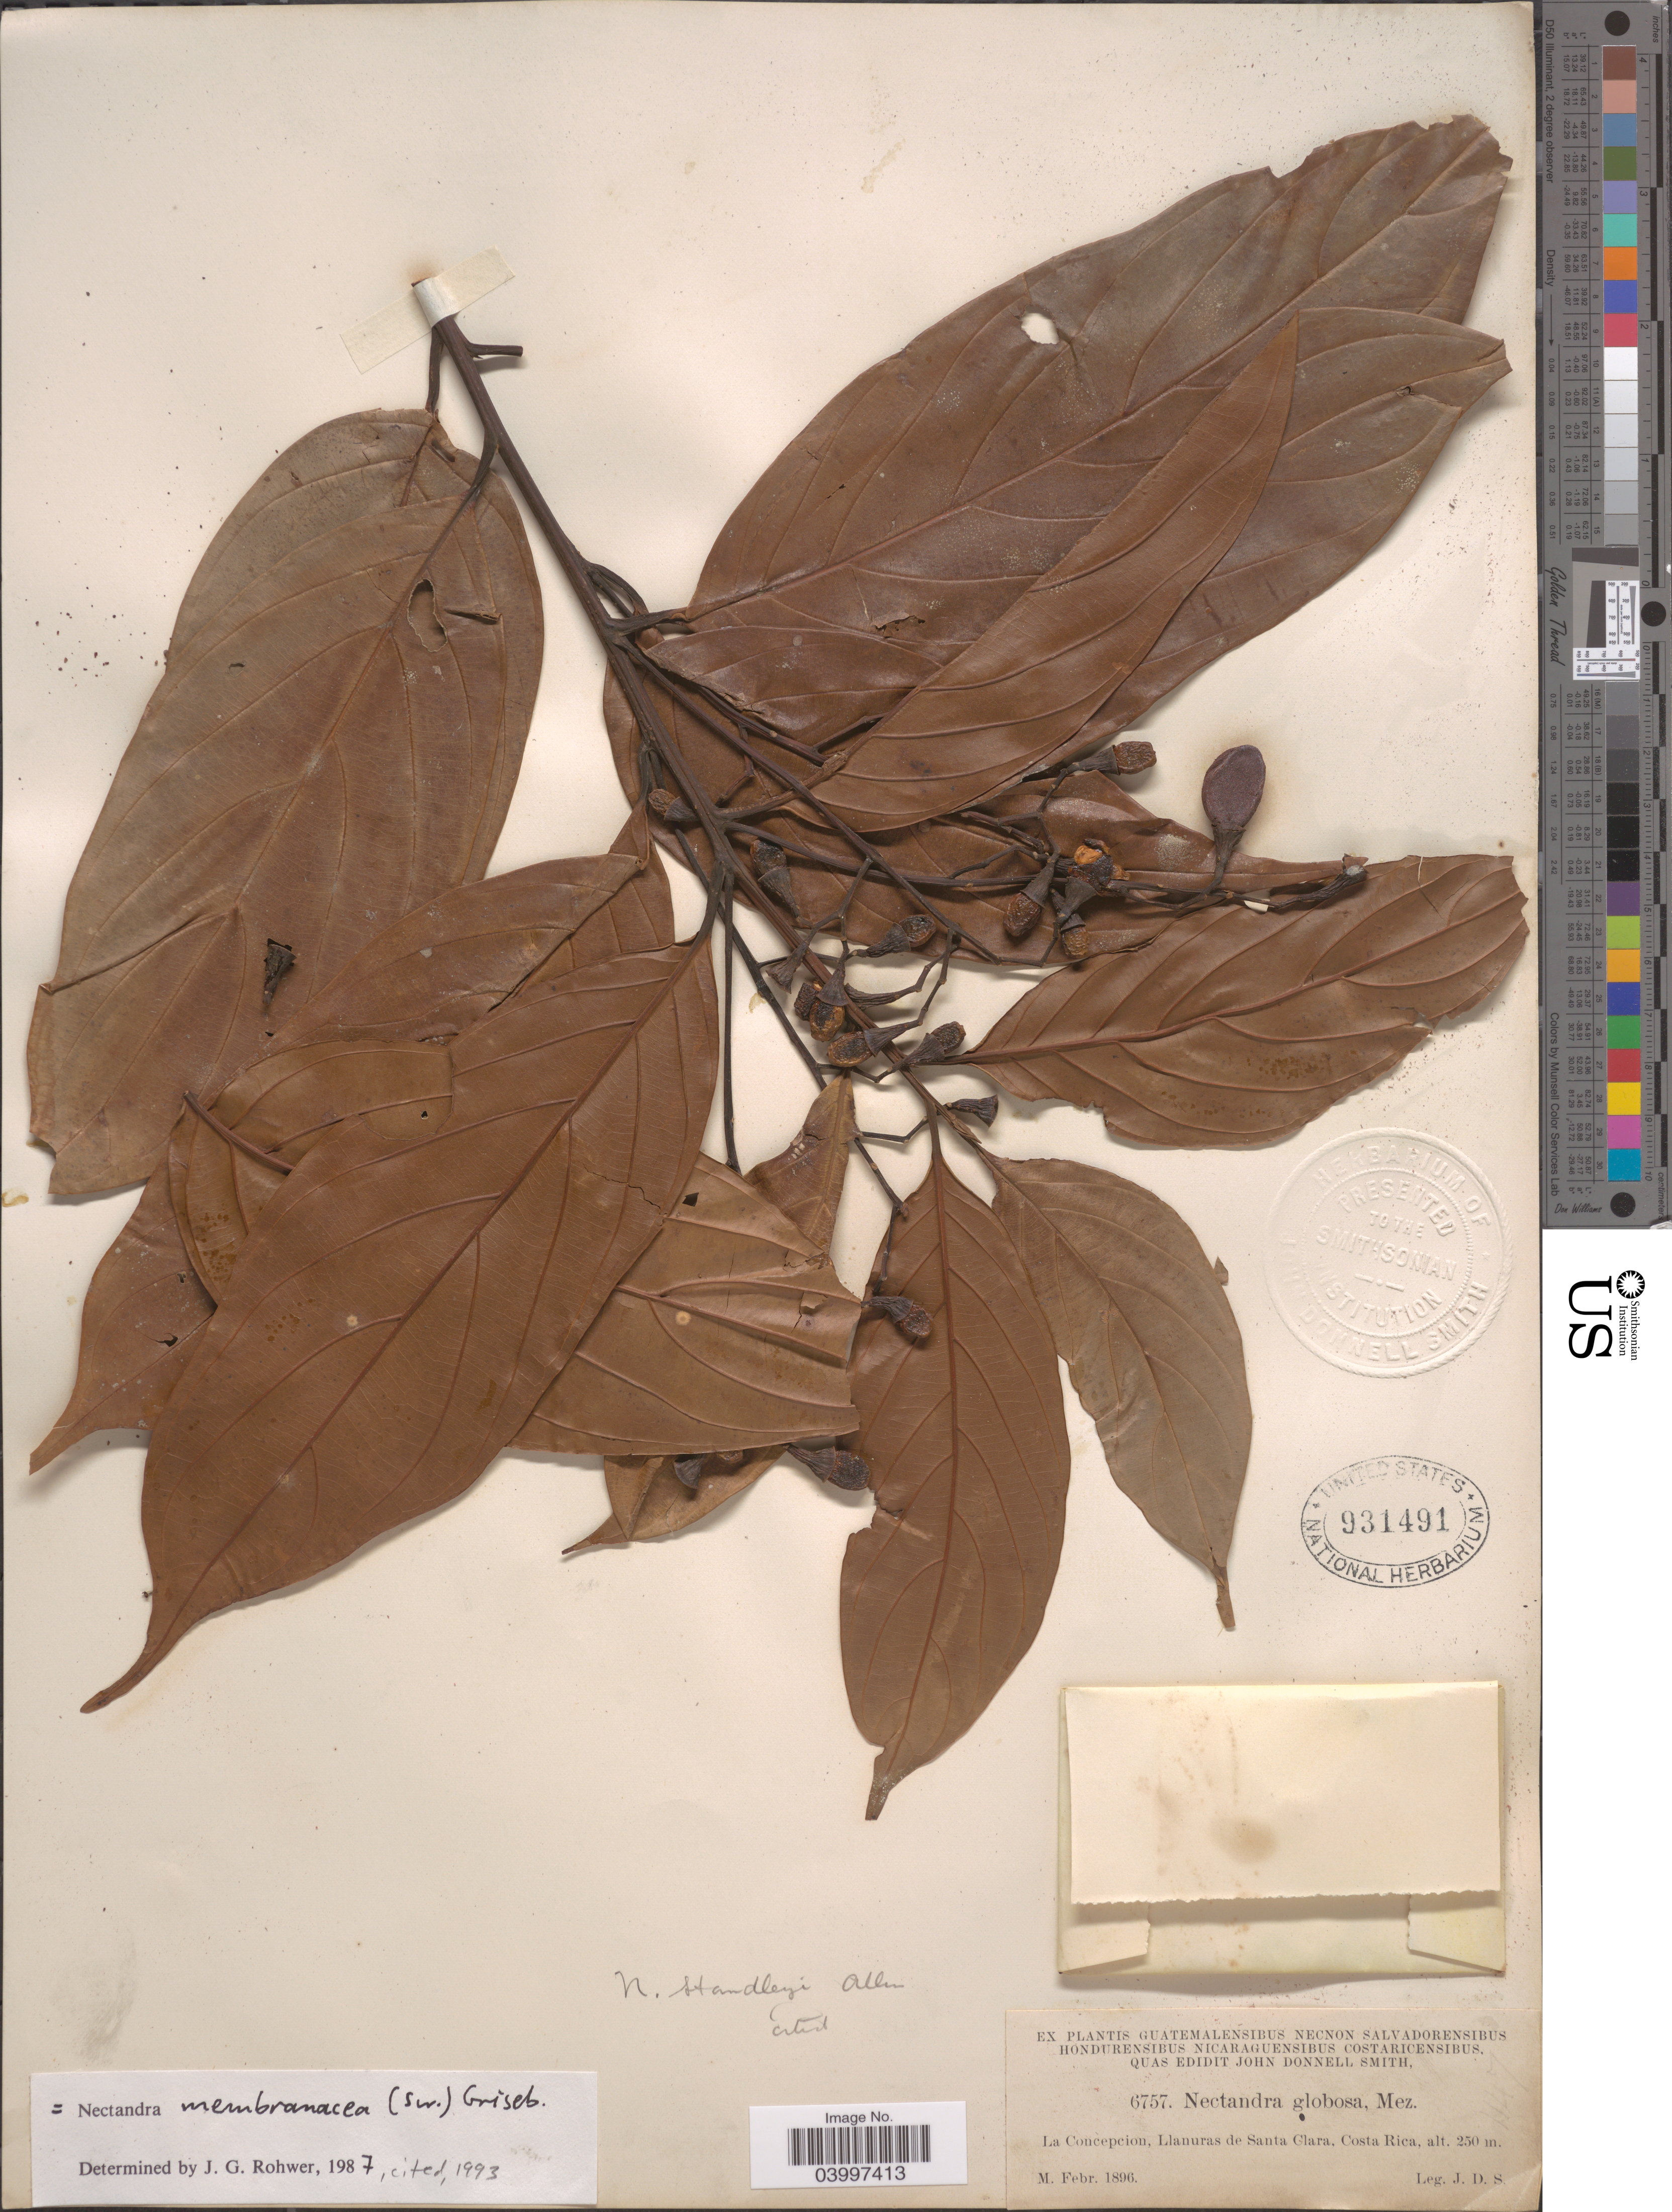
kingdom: Plantae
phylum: Tracheophyta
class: Magnoliopsida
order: Laurales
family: Lauraceae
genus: Nectandra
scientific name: Nectandra membranacea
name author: (Sw.) Griseb.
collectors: J. Donnell Smith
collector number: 6757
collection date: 1896-02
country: Costa Rica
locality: La Concepcion, Llanuras de Santa Clara.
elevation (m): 250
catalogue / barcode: US 931491